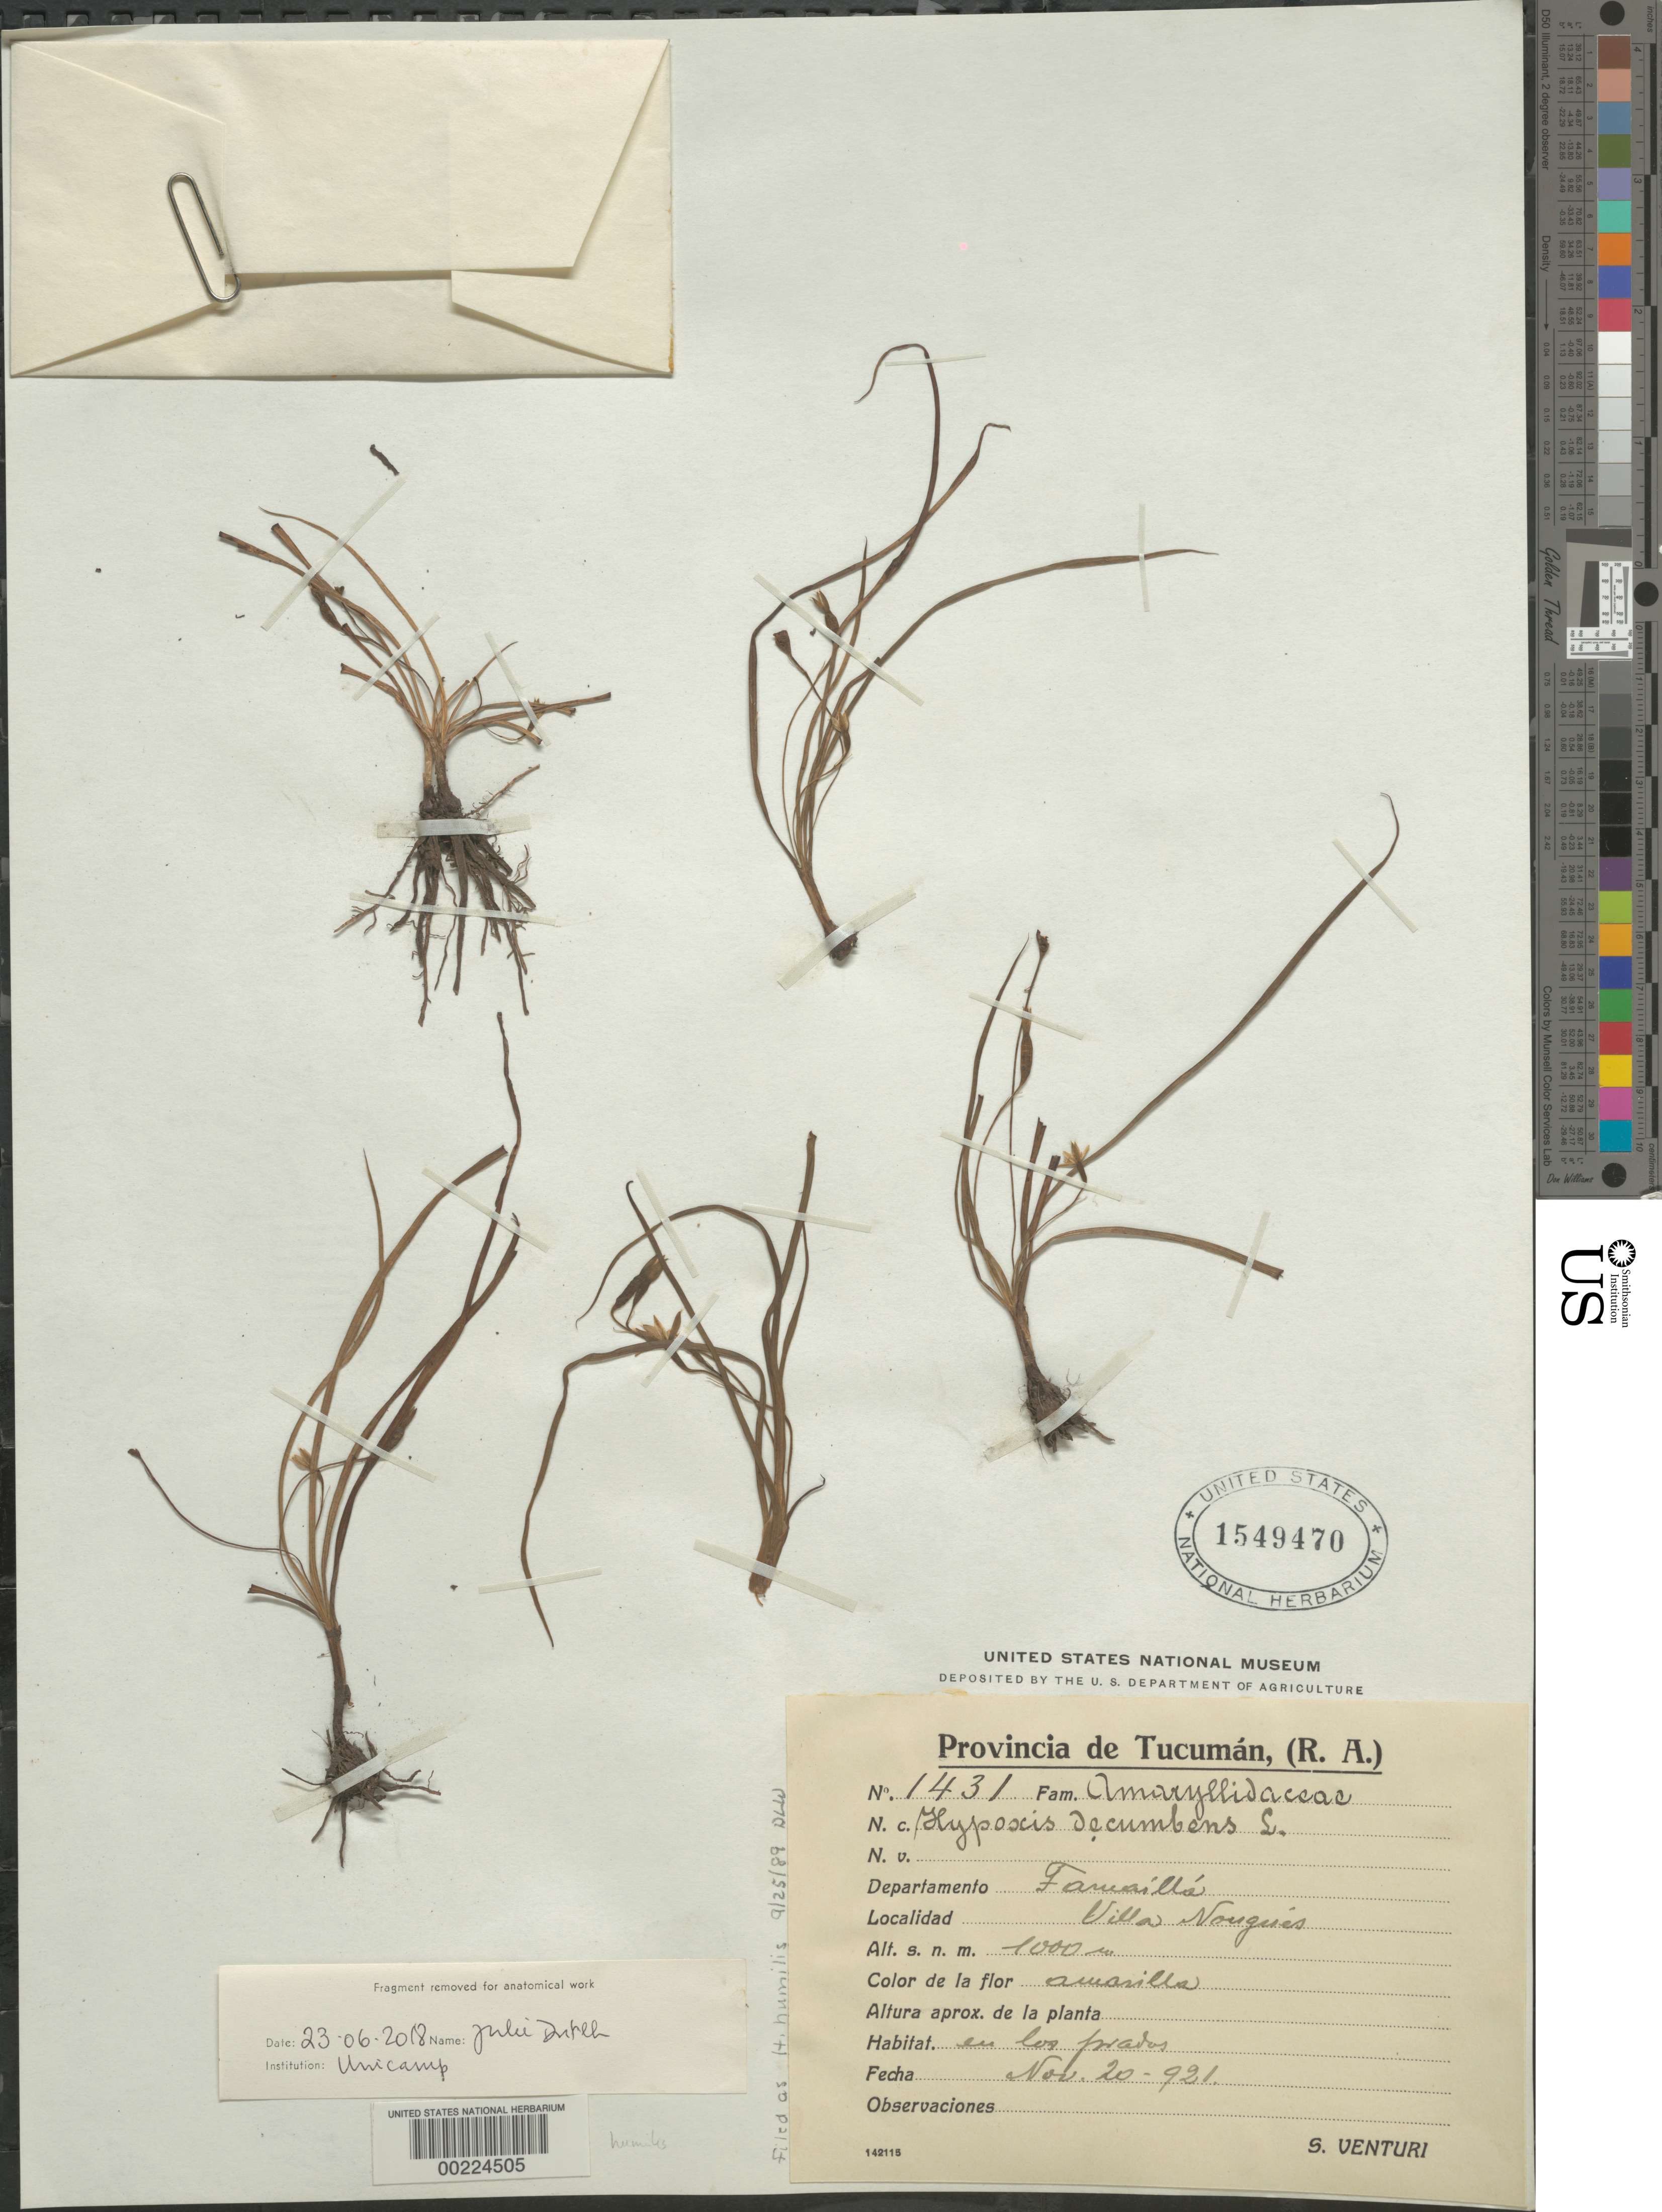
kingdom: Plantae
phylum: Tracheophyta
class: Liliopsida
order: Asparagales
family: Hypoxidaceae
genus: Hypoxis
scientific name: Hypoxis humilis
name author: Tharp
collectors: S. Venturi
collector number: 1431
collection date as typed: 20 Nov 1921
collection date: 1921-11-20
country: Argentina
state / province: Tucumán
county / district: Famaillá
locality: Villa Nougues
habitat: Field / meadow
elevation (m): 1000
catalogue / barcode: US 1549470